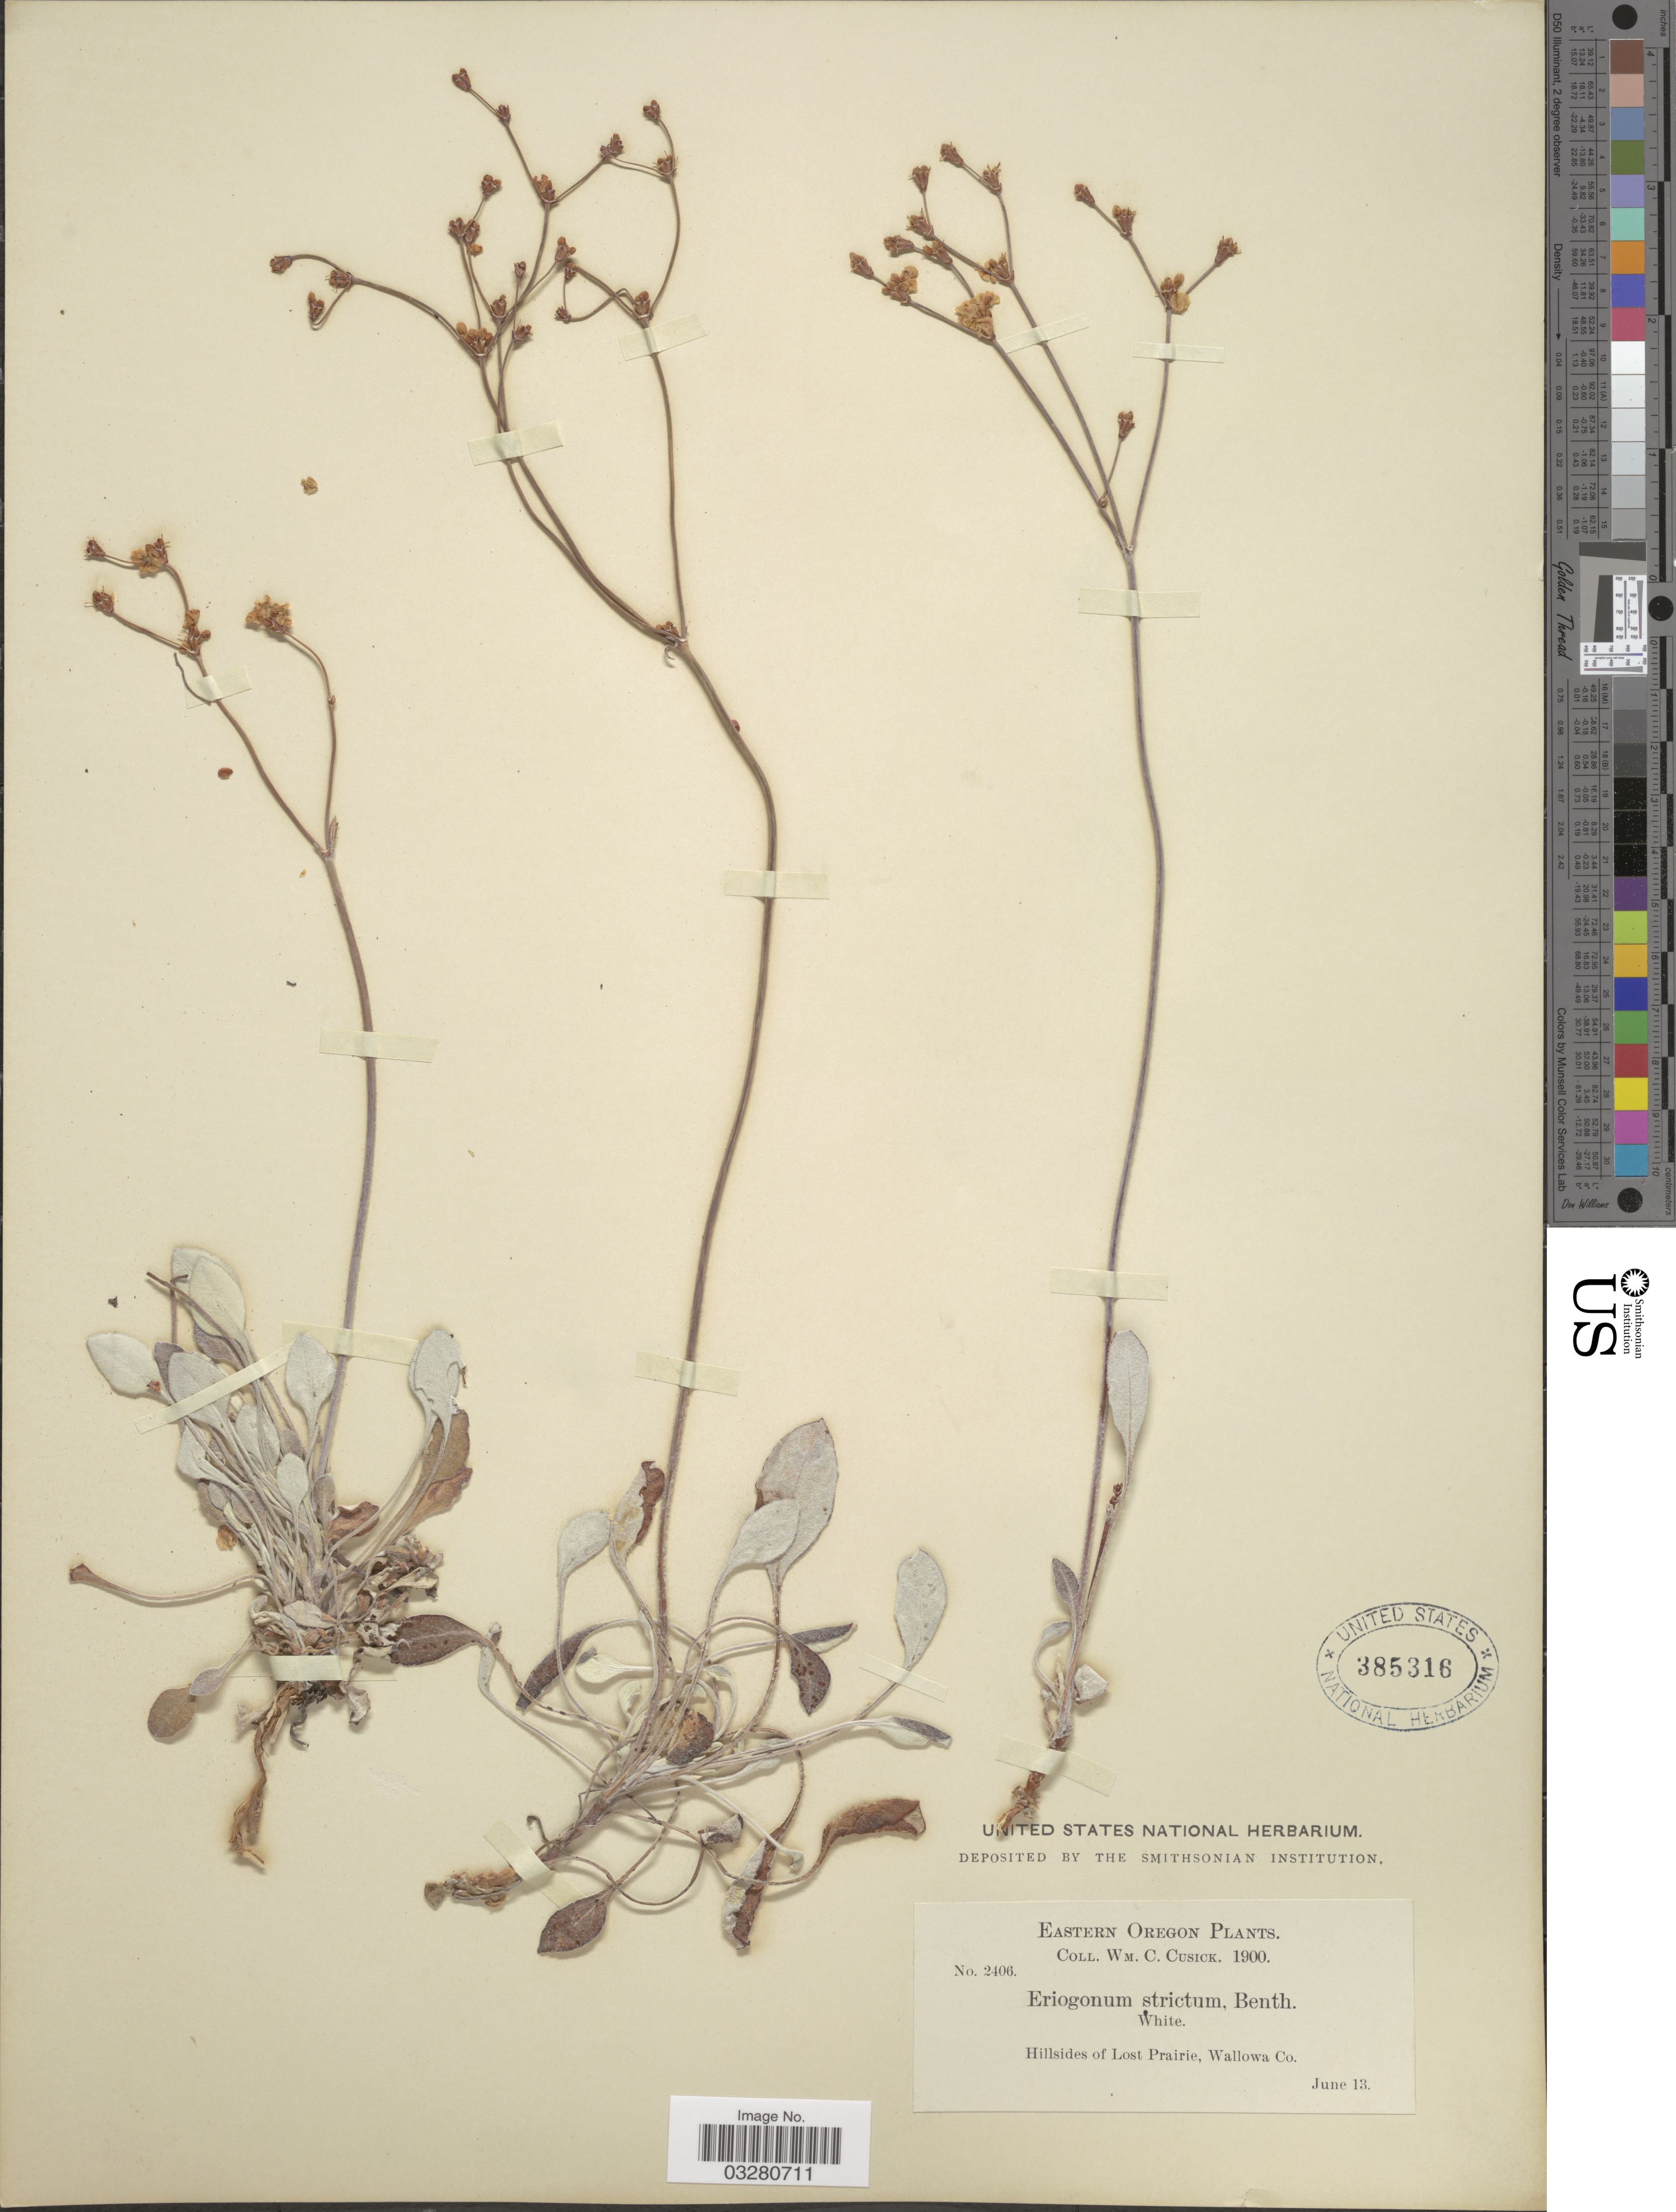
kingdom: Plantae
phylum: Tracheophyta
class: Magnoliopsida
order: Caryophyllales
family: Polygonaceae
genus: Eriogonum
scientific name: Eriogonum strictum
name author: Benth.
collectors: W. C. Cusick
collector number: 2406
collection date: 1900-06-13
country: United States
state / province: Oregon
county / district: Wallowa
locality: Eastern Oregon. Hillsides of Los Prairie, Wallowa Co.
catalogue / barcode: US 385316